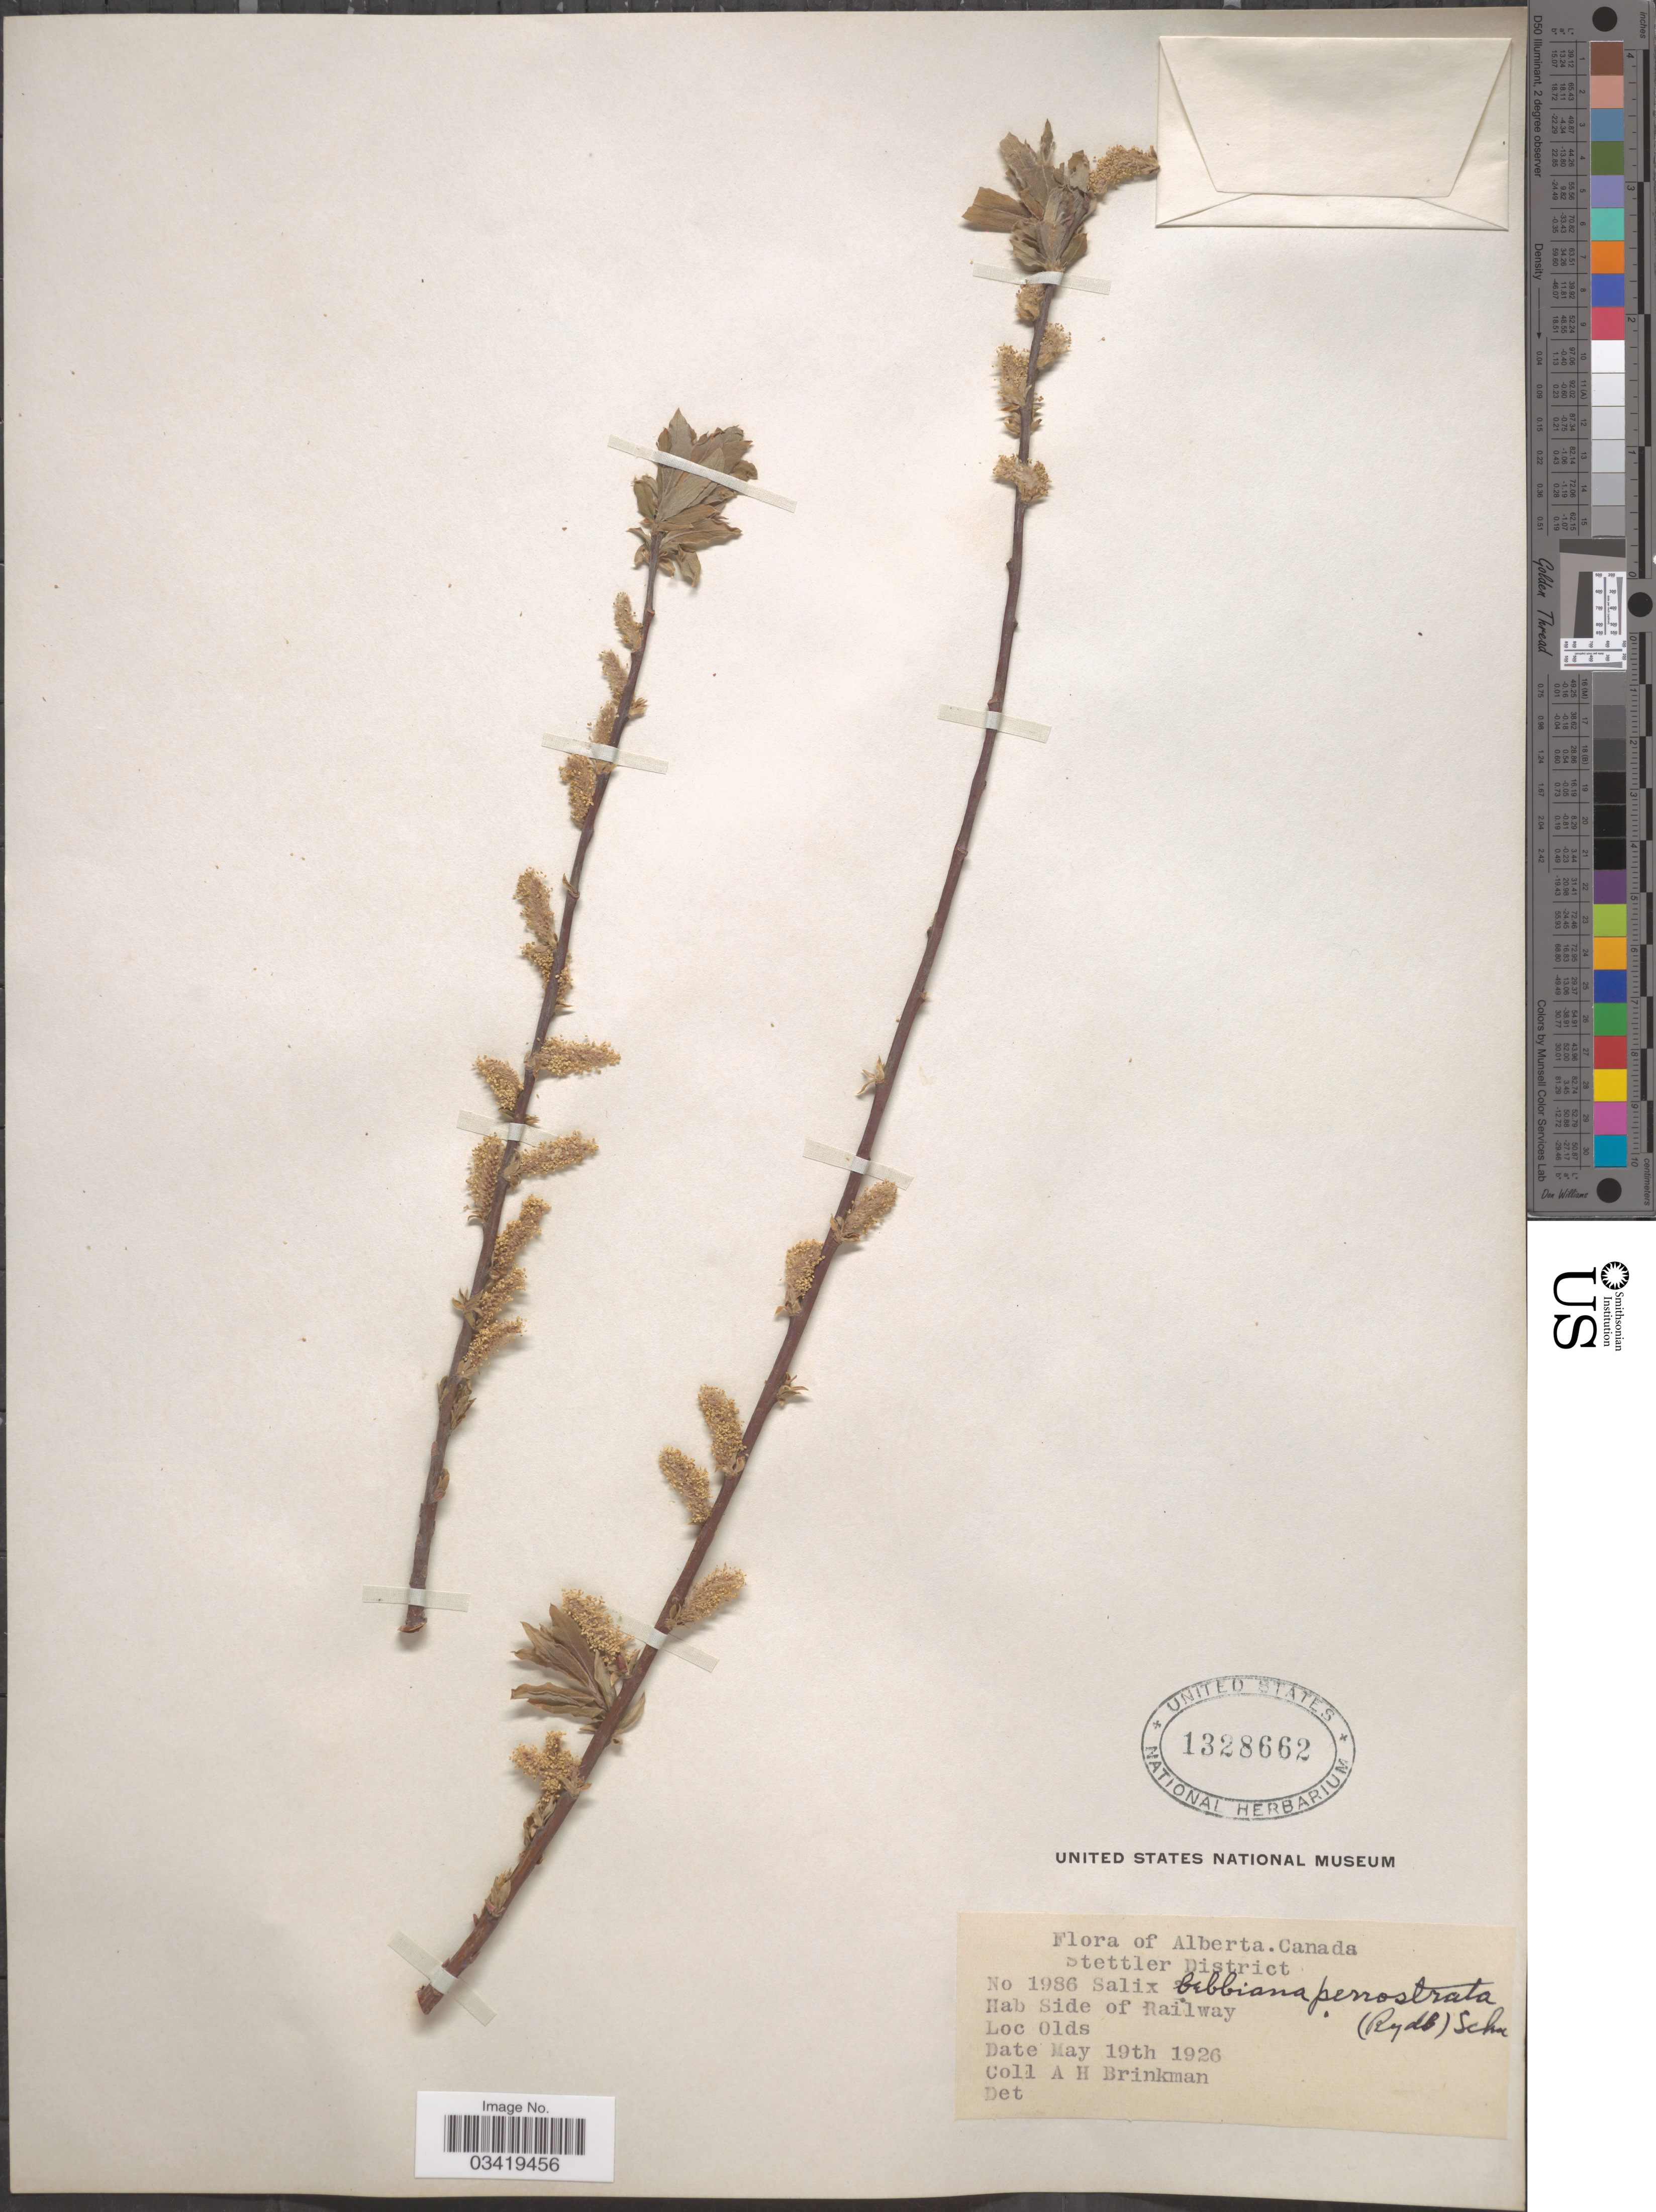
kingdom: Plantae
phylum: Tracheophyta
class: Magnoliopsida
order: Malpighiales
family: Salicaceae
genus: Salix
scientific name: Salix bebbiana var. perrostrata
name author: Sarg.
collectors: A. Brinkman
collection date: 1926-05-19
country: Canada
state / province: Alberta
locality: Stettler District. Side of Railway. Olds.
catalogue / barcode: US 1328662